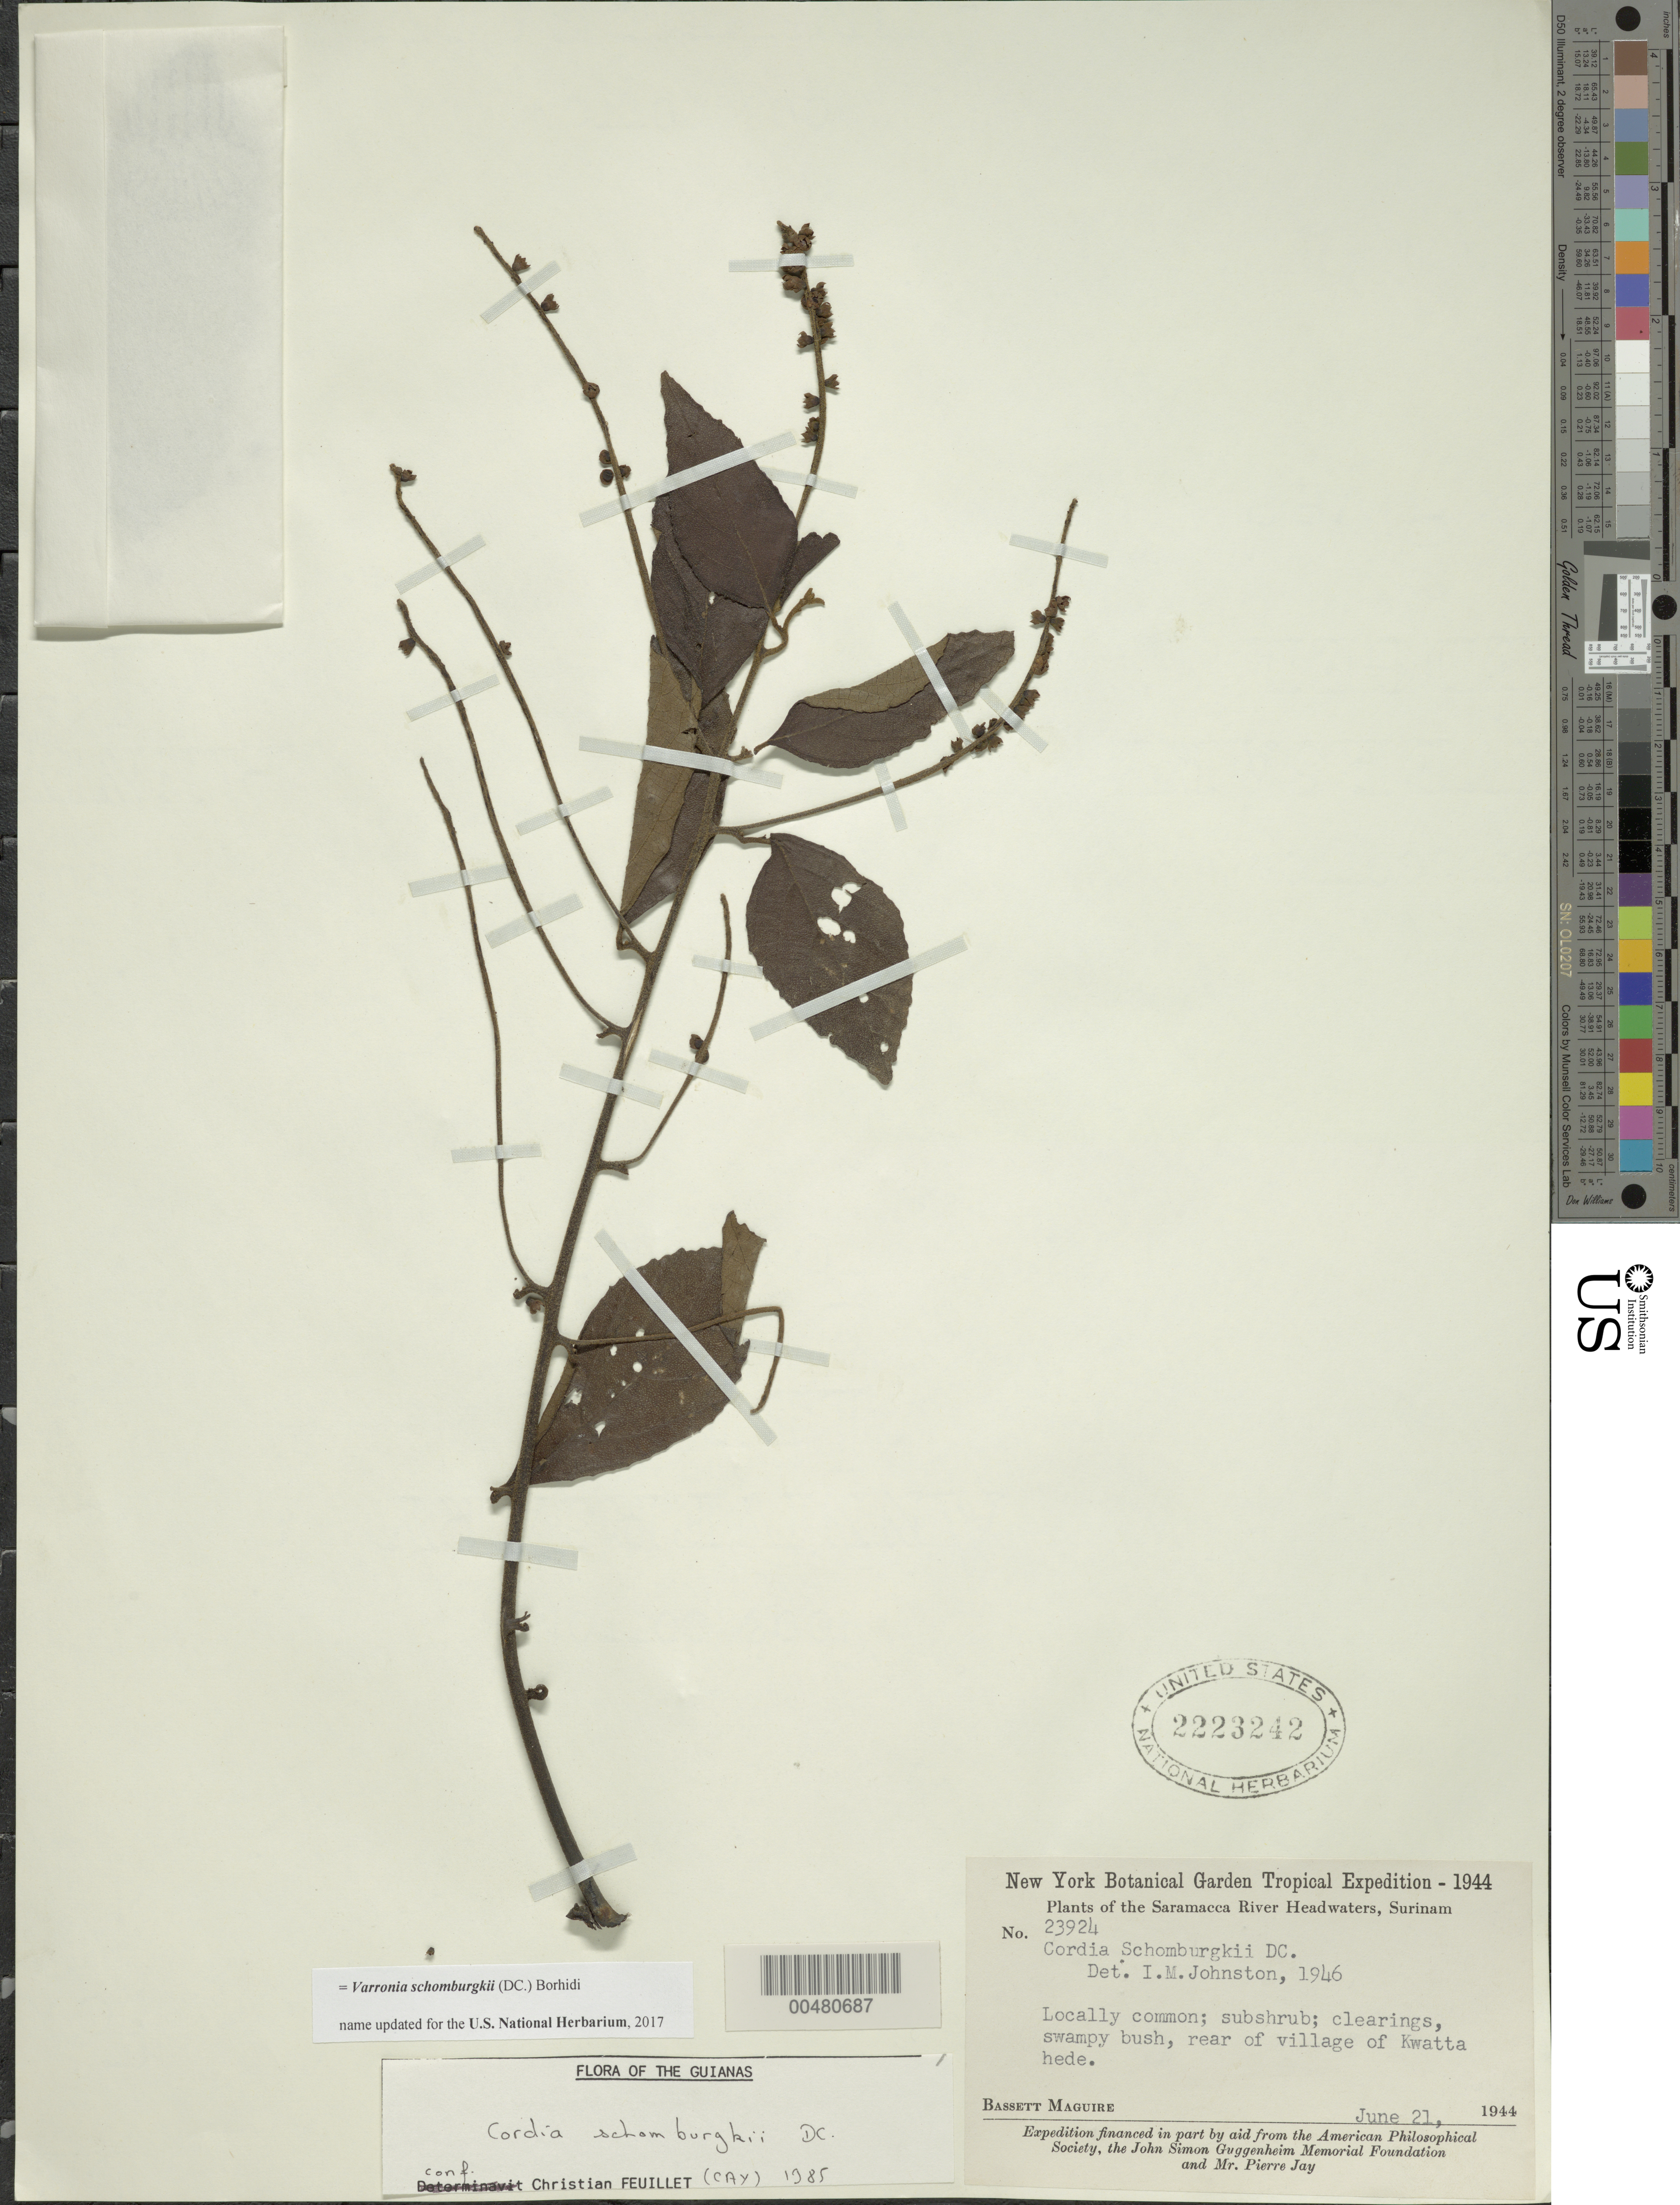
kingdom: Plantae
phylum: Tracheophyta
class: Magnoliopsida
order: Boraginales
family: Cordiaceae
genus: Varronia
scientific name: Varronia schomburgkii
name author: (DC.) Borhidi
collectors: B. Maguire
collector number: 23924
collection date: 1944-06-21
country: Suriname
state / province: Saramacca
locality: Saramacca River Headwaters, rear of village of Kwata hede.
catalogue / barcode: US 2223242